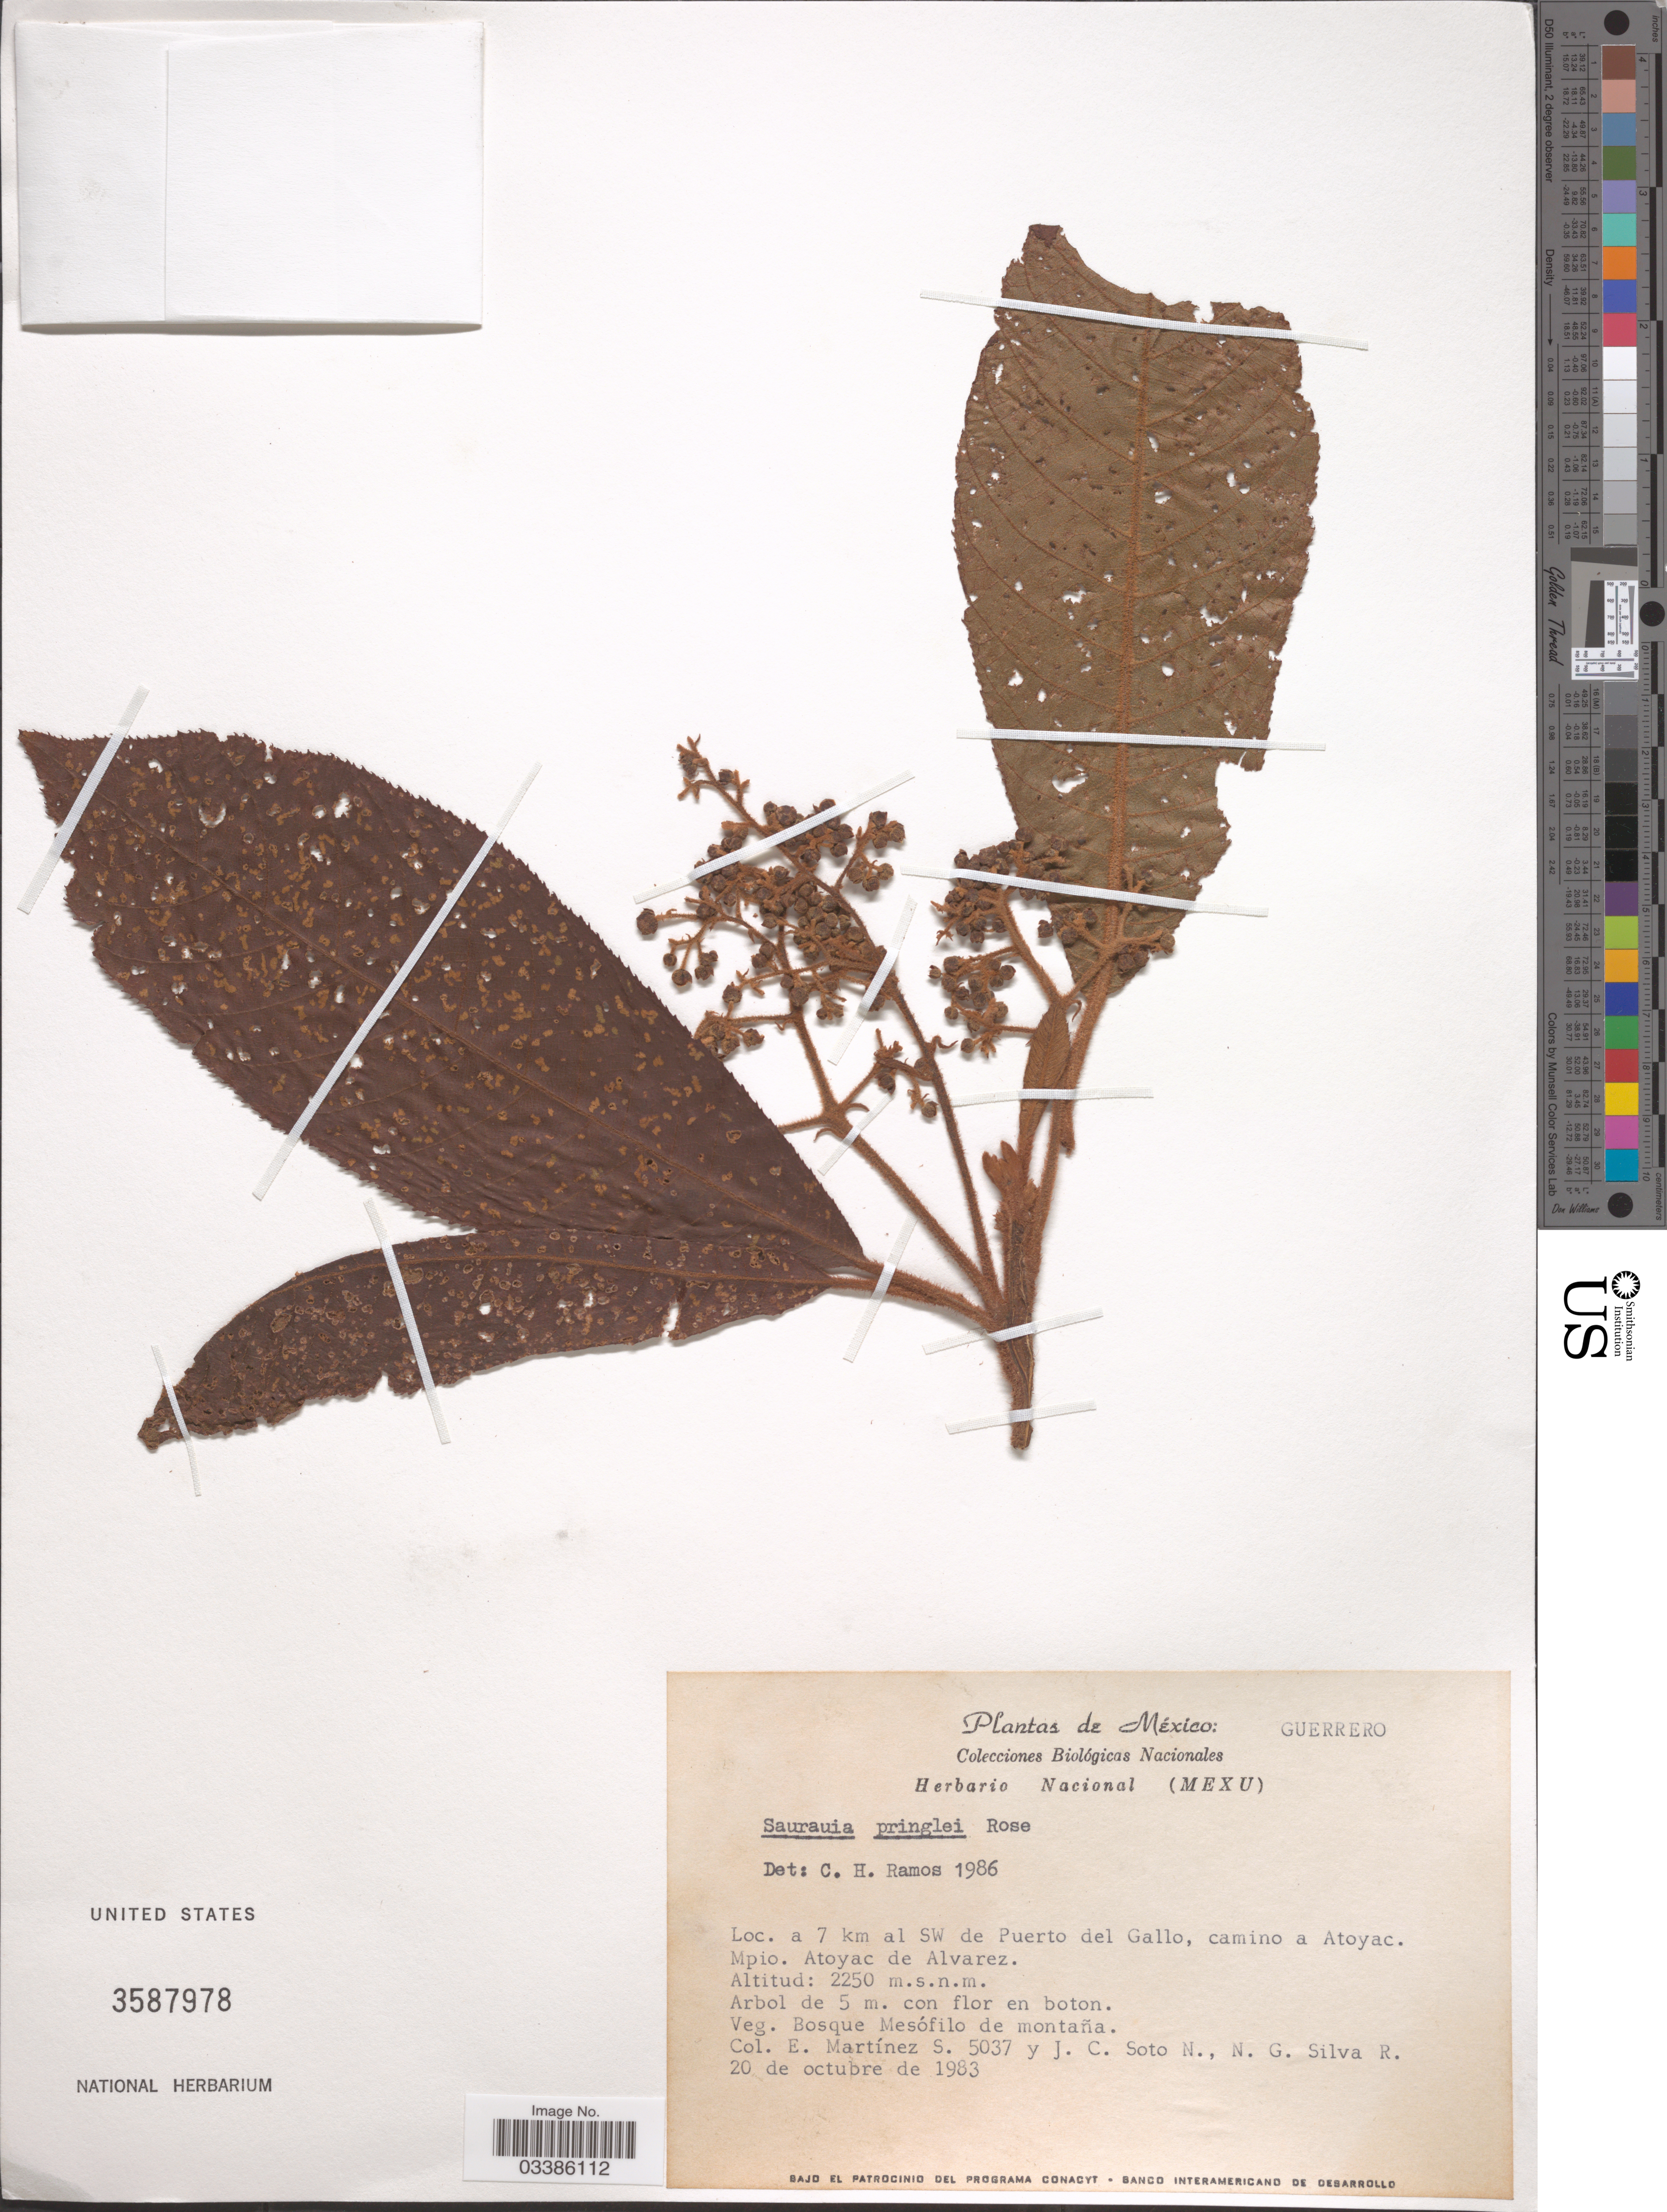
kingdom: Plantae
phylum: Tracheophyta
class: Magnoliopsida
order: Ericales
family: Actinidiaceae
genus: Saurauia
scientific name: Saurauia pringlei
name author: Rose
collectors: E. M. Martínez S., J. C. Soto Núñez & N. Silva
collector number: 5037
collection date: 1983-10-20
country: Mexico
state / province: Guerrero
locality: A 7 km al SW de Puerto del Gallo, camino a Atoyac. Mpio. Atoyac de Alvarez.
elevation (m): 2250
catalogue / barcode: US 3587978